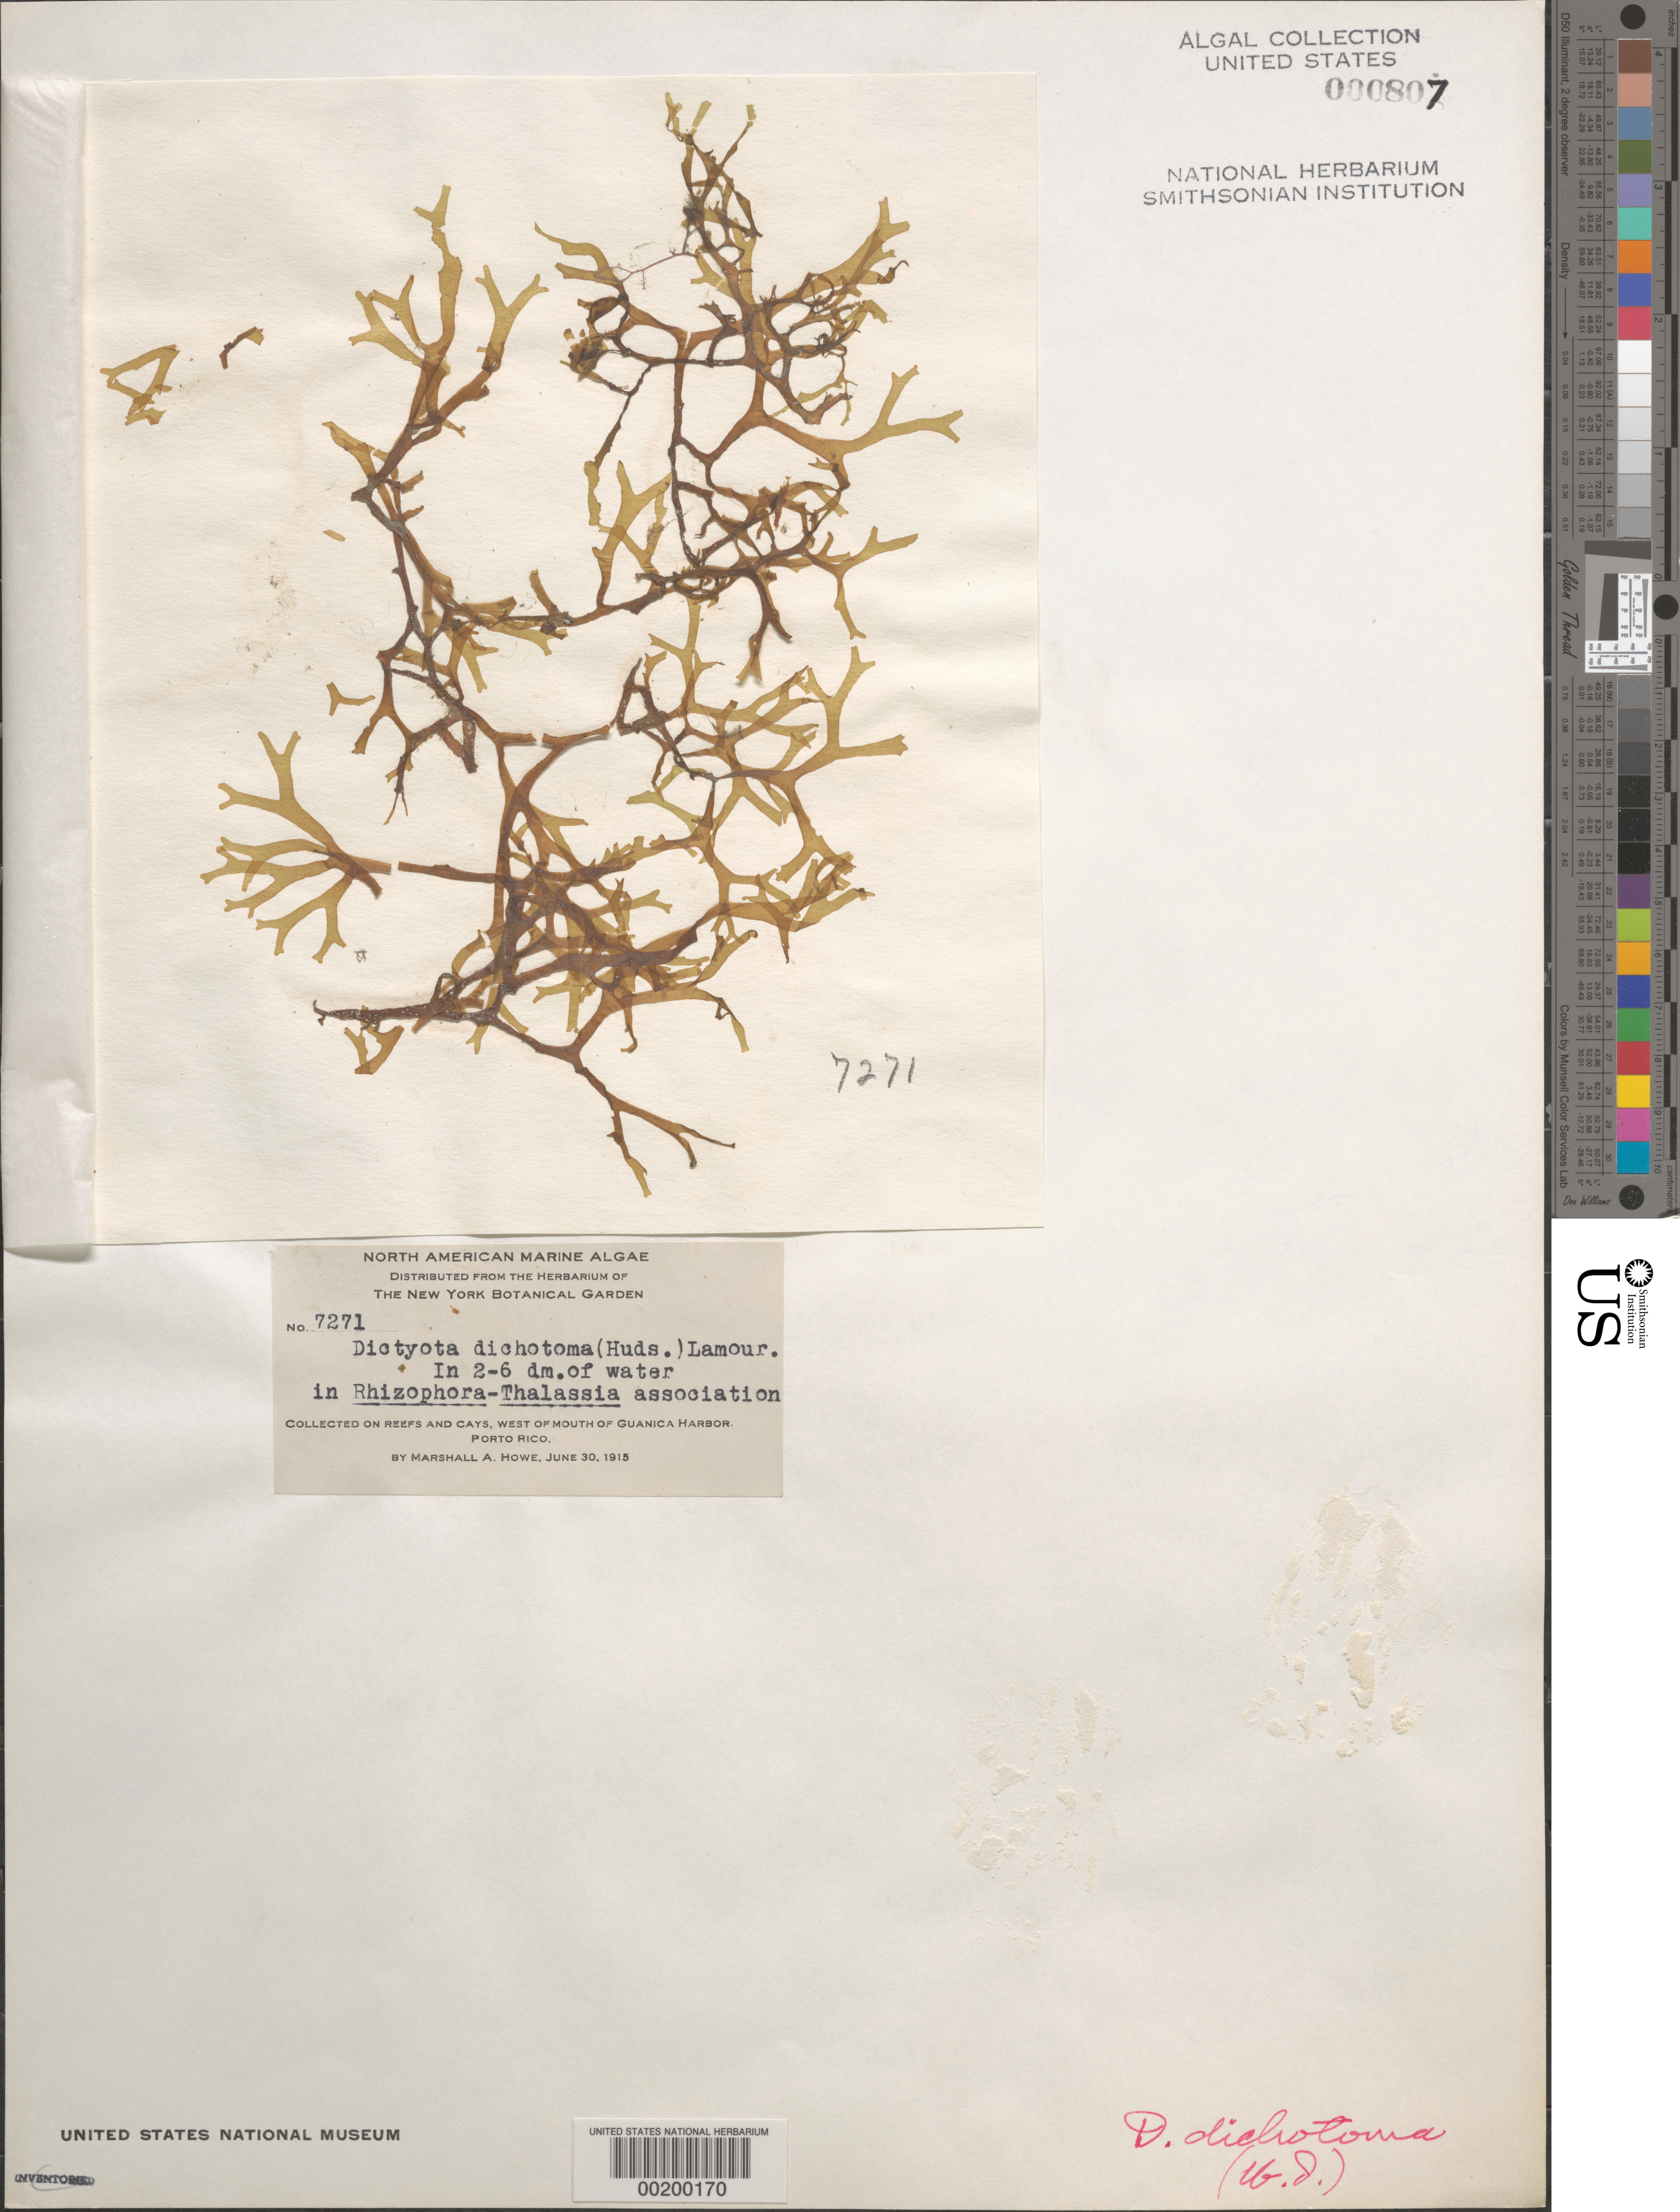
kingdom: Chromista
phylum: Ochrophyta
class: Phaeophyceae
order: Dictyotales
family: Dictyotaceae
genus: Dictyota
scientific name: Dictyota dichotoma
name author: (Huds.) J.V.Lamouroux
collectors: M. A. Howe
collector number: MAH 7271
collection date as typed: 30 Jun 1915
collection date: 1915-06-30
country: Puerto Rico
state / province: Guanica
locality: West of Guanica Harbor mouth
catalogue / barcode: US 807